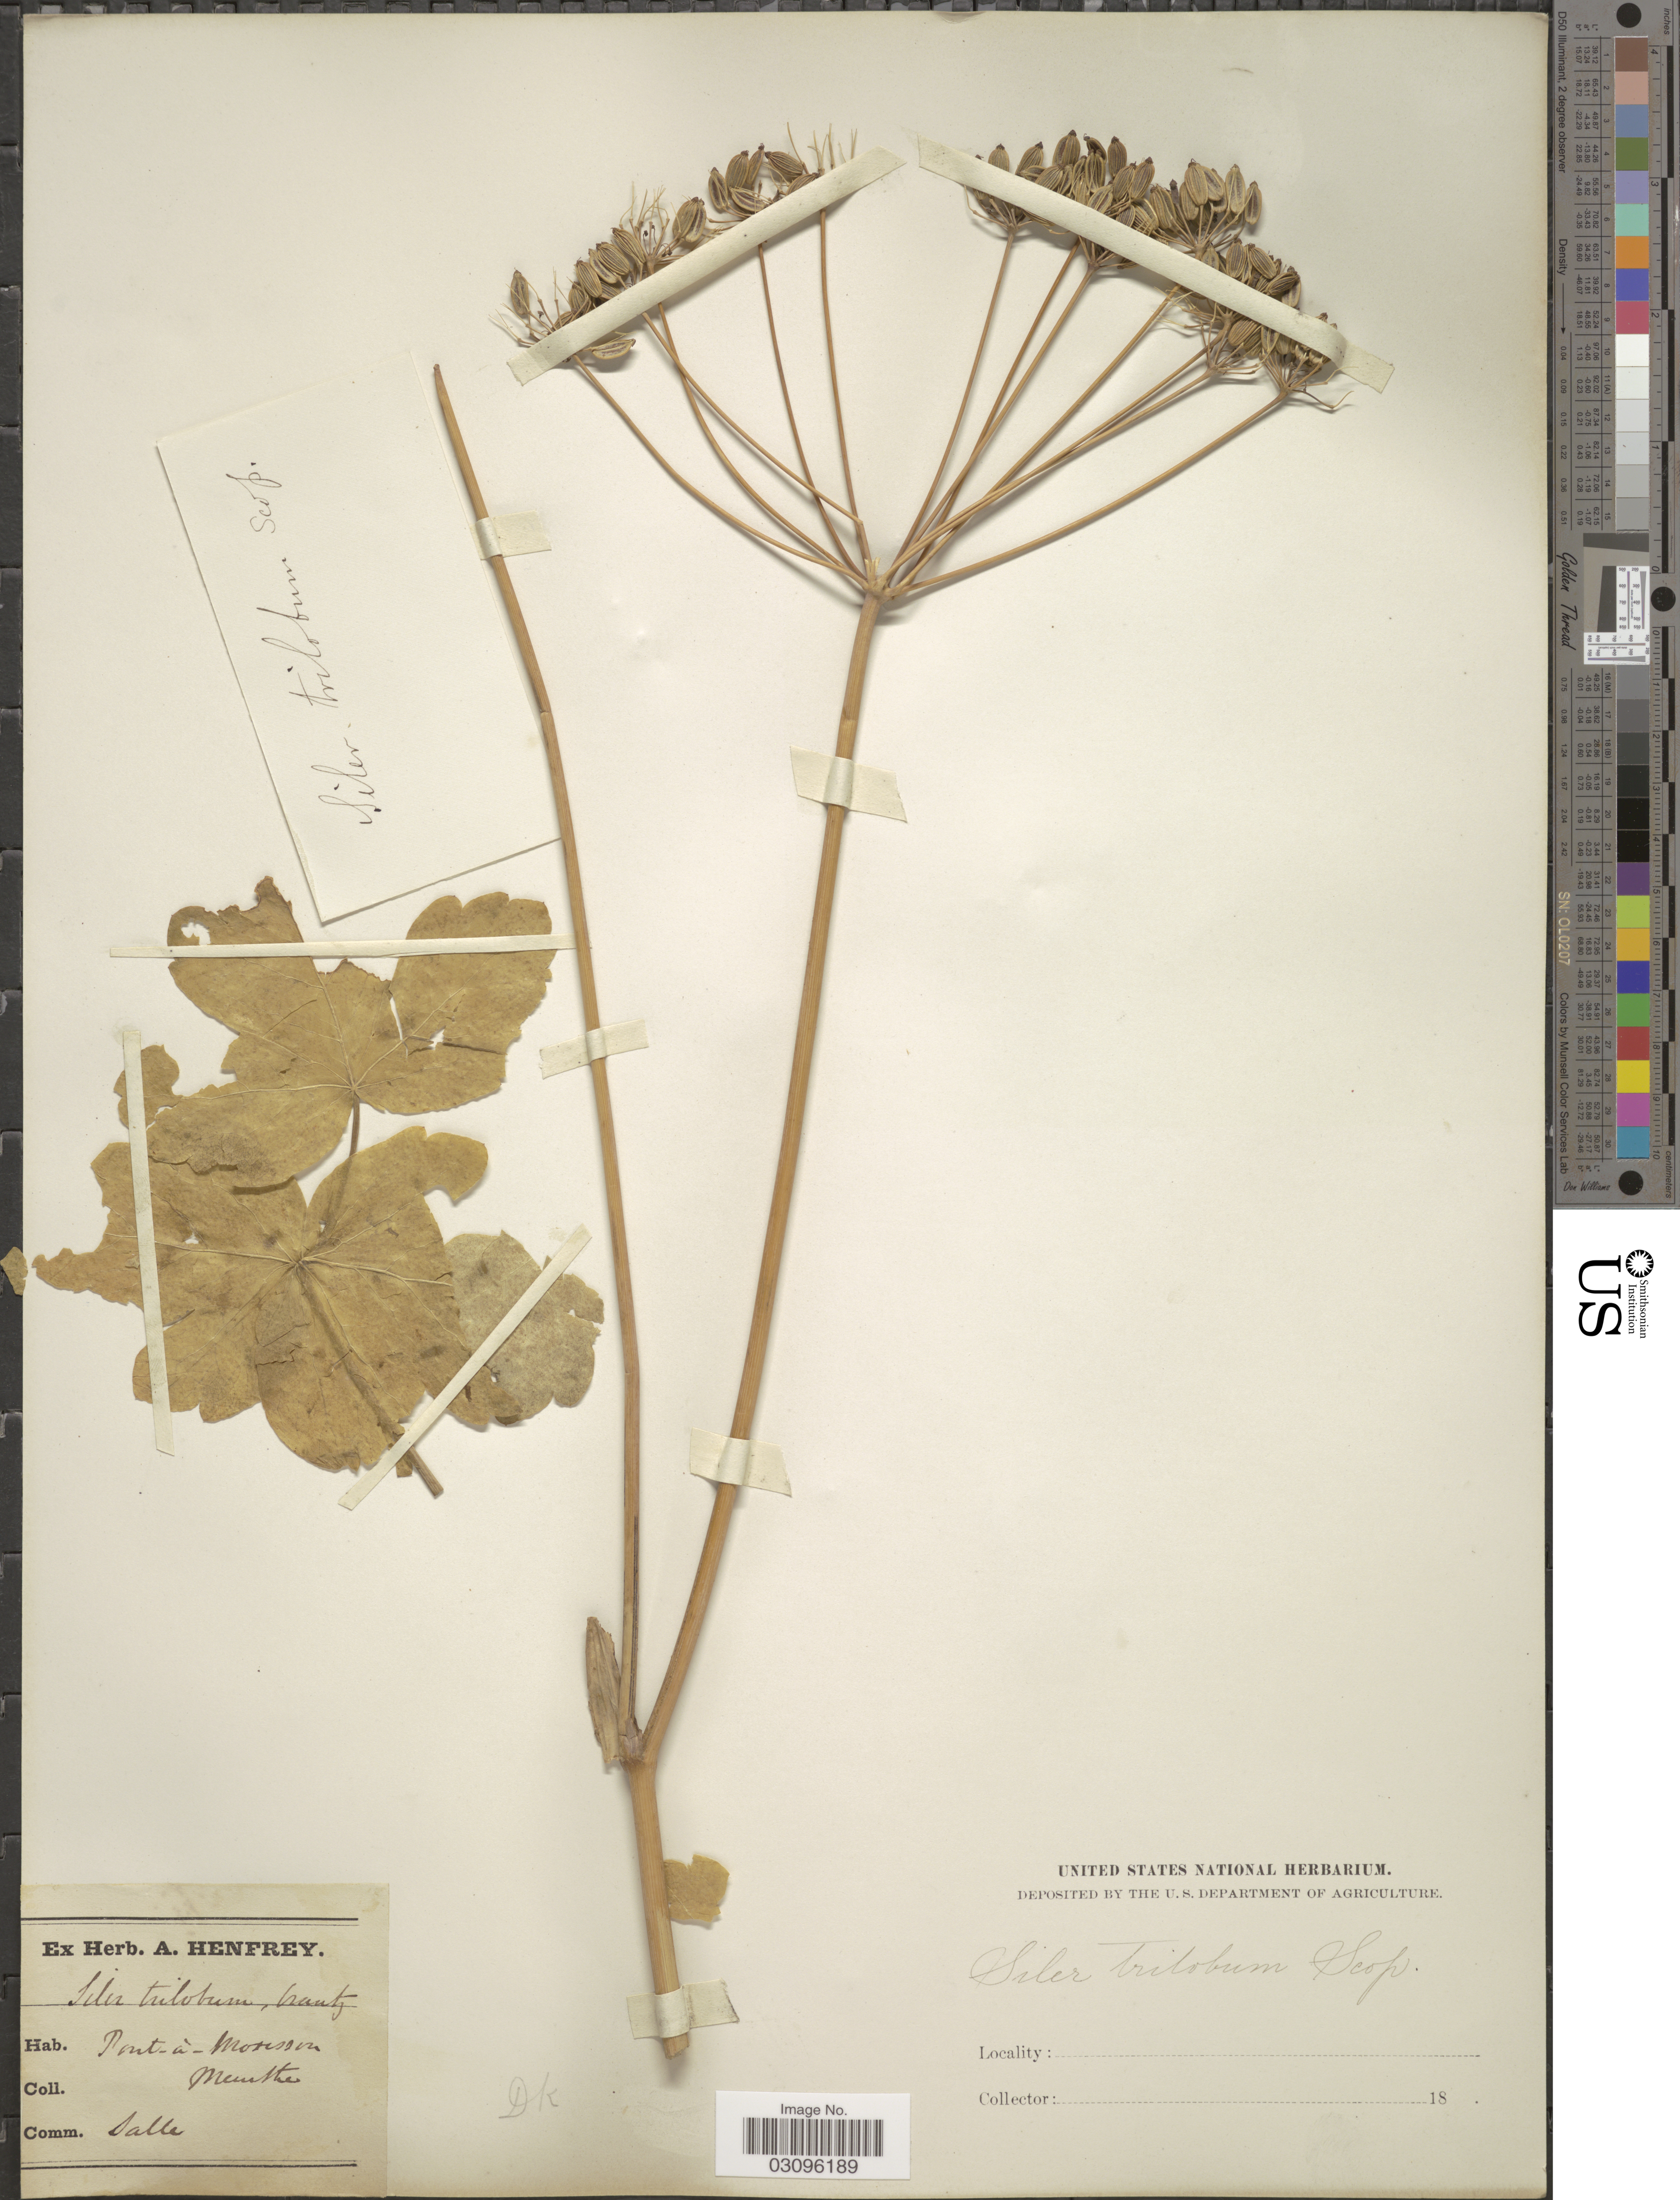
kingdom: Plantae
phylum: Tracheophyta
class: Magnoliopsida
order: Apiales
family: Apiaceae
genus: Laser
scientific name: Laser trilobum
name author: (L.) Borkh.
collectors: Ex herb. A. Henfrey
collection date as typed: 18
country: France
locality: Pont-à-Mousson Meurthe.